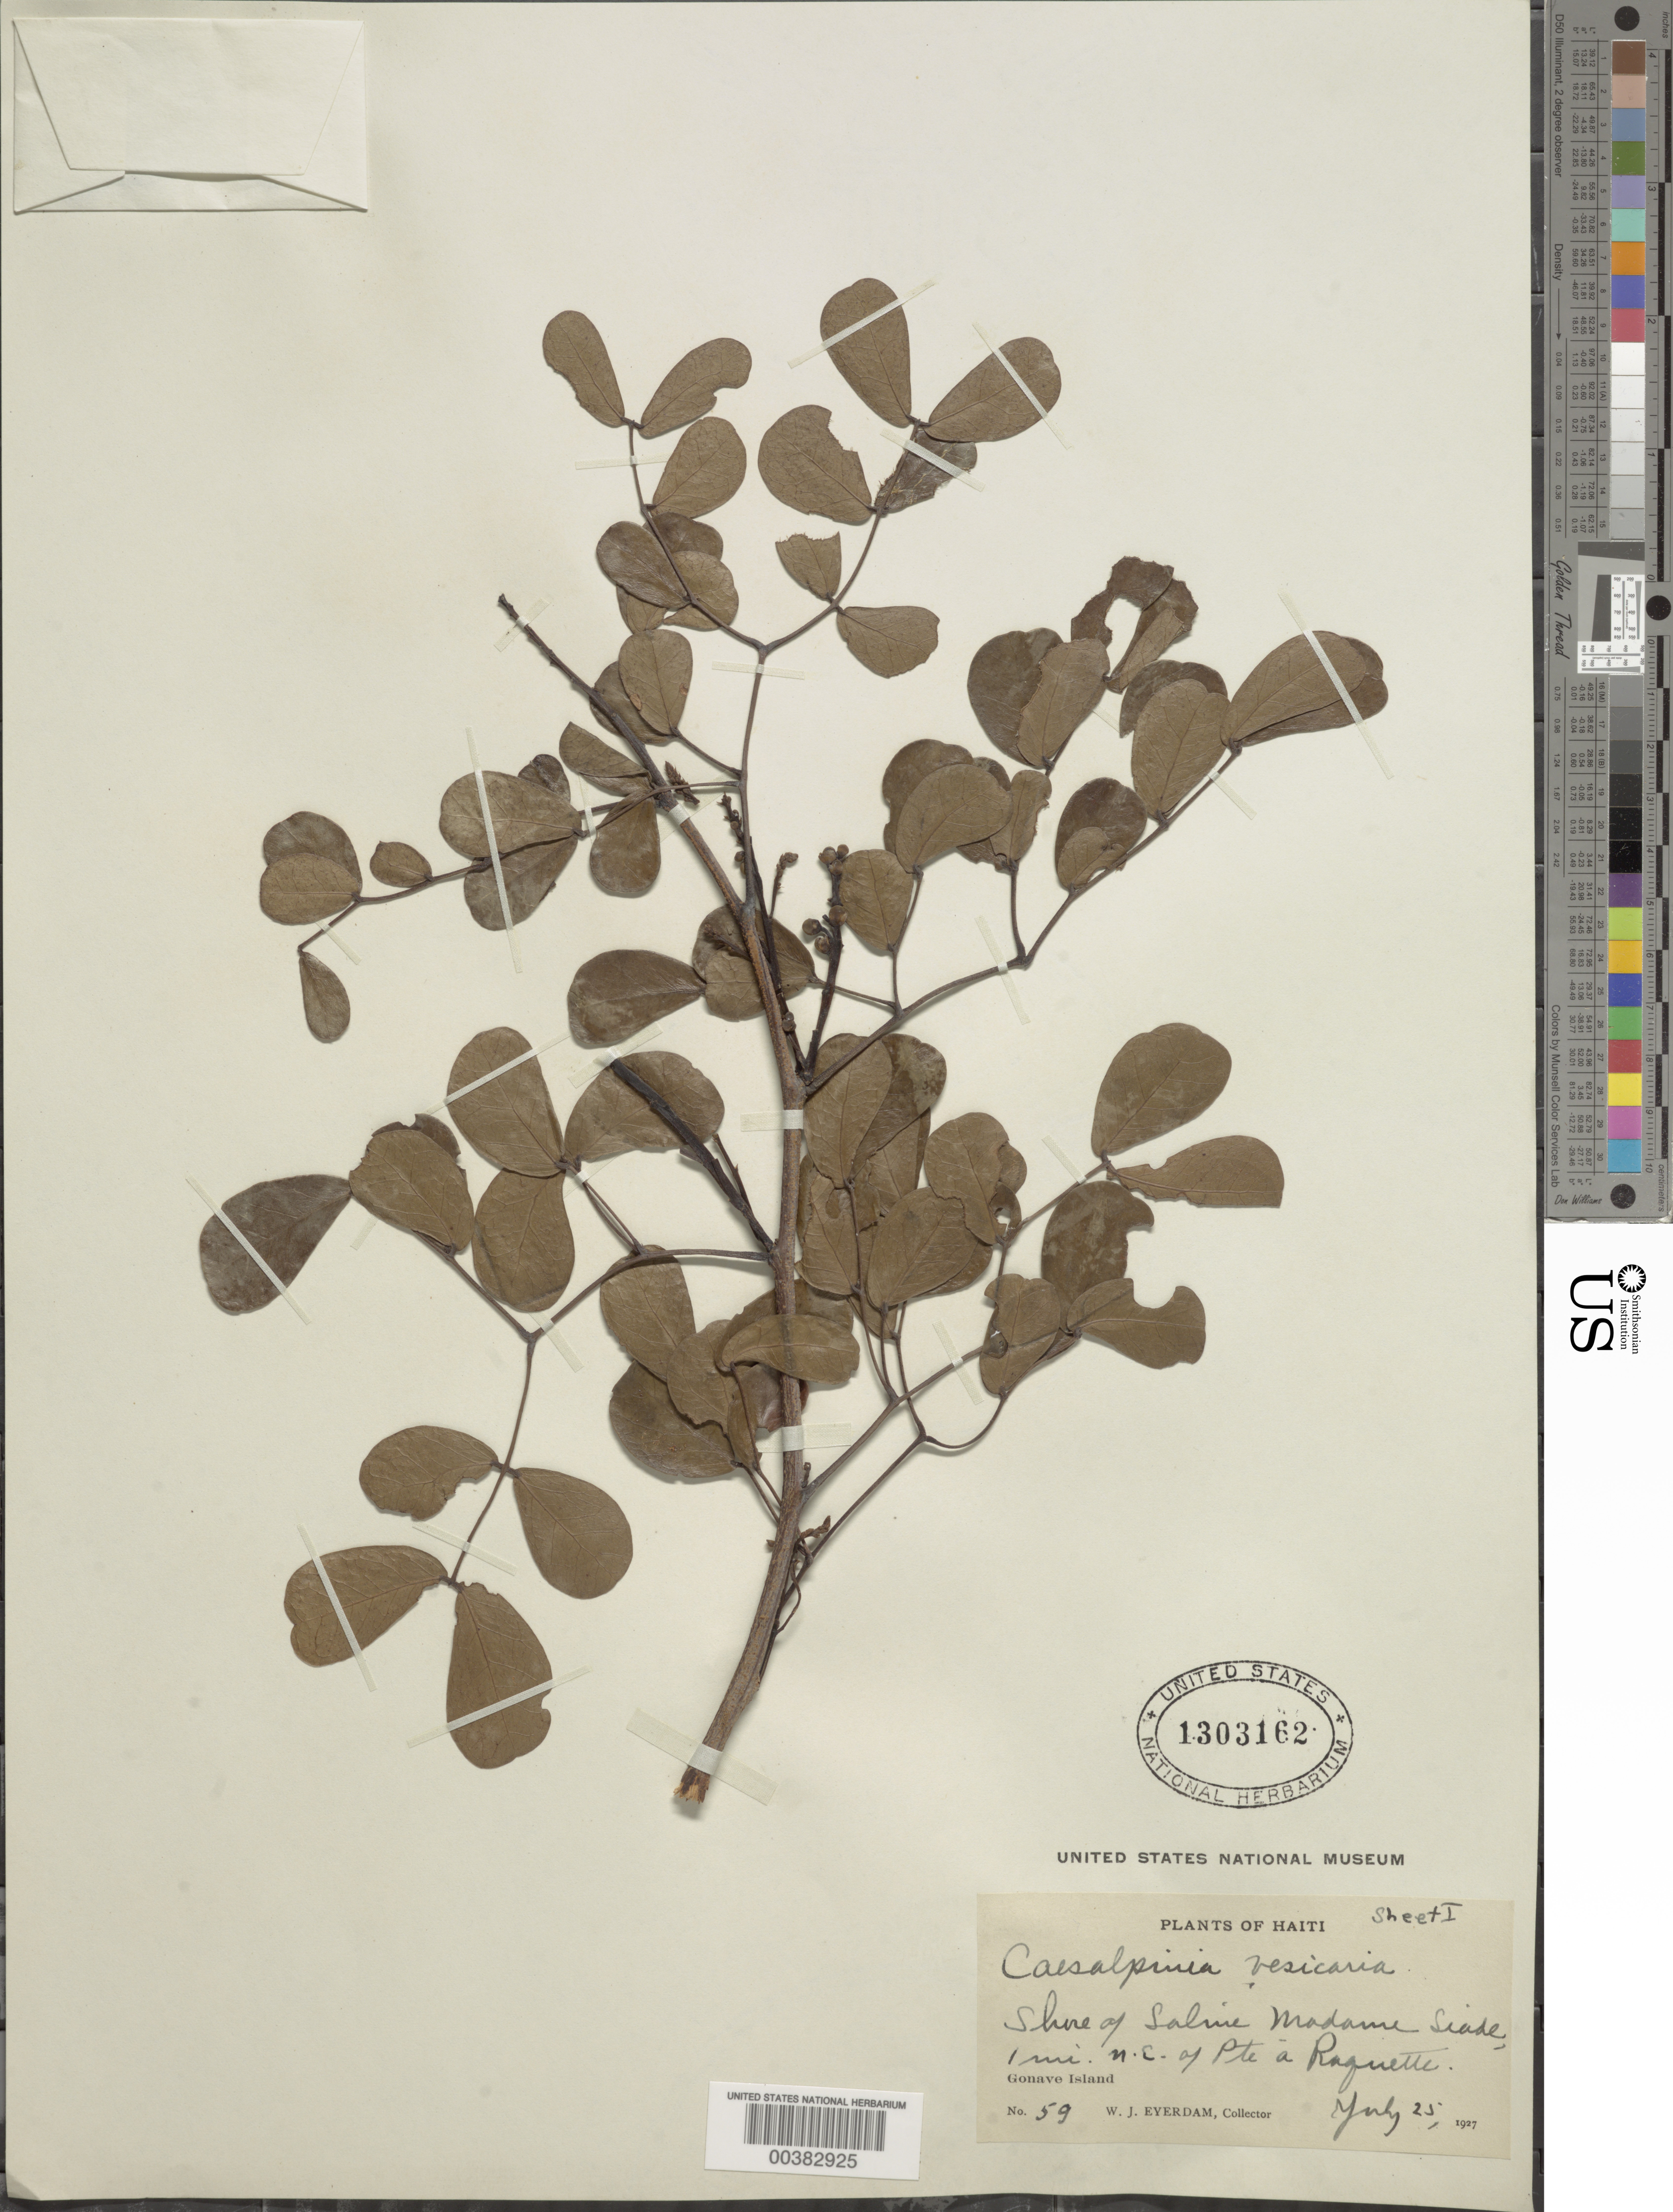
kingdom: Plantae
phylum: Tracheophyta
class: Magnoliopsida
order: Fabales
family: Fabaceae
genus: Tara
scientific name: Tara vesicaria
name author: (L.) Molinari et al.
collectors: W. J. Eyerdam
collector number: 59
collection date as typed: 25 Jul 1927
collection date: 1927-07-25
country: Haiti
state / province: Ouest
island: Gonave Island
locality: Shore of saline madame siade, 1 mi ne of pte a raquette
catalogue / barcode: US 1303162